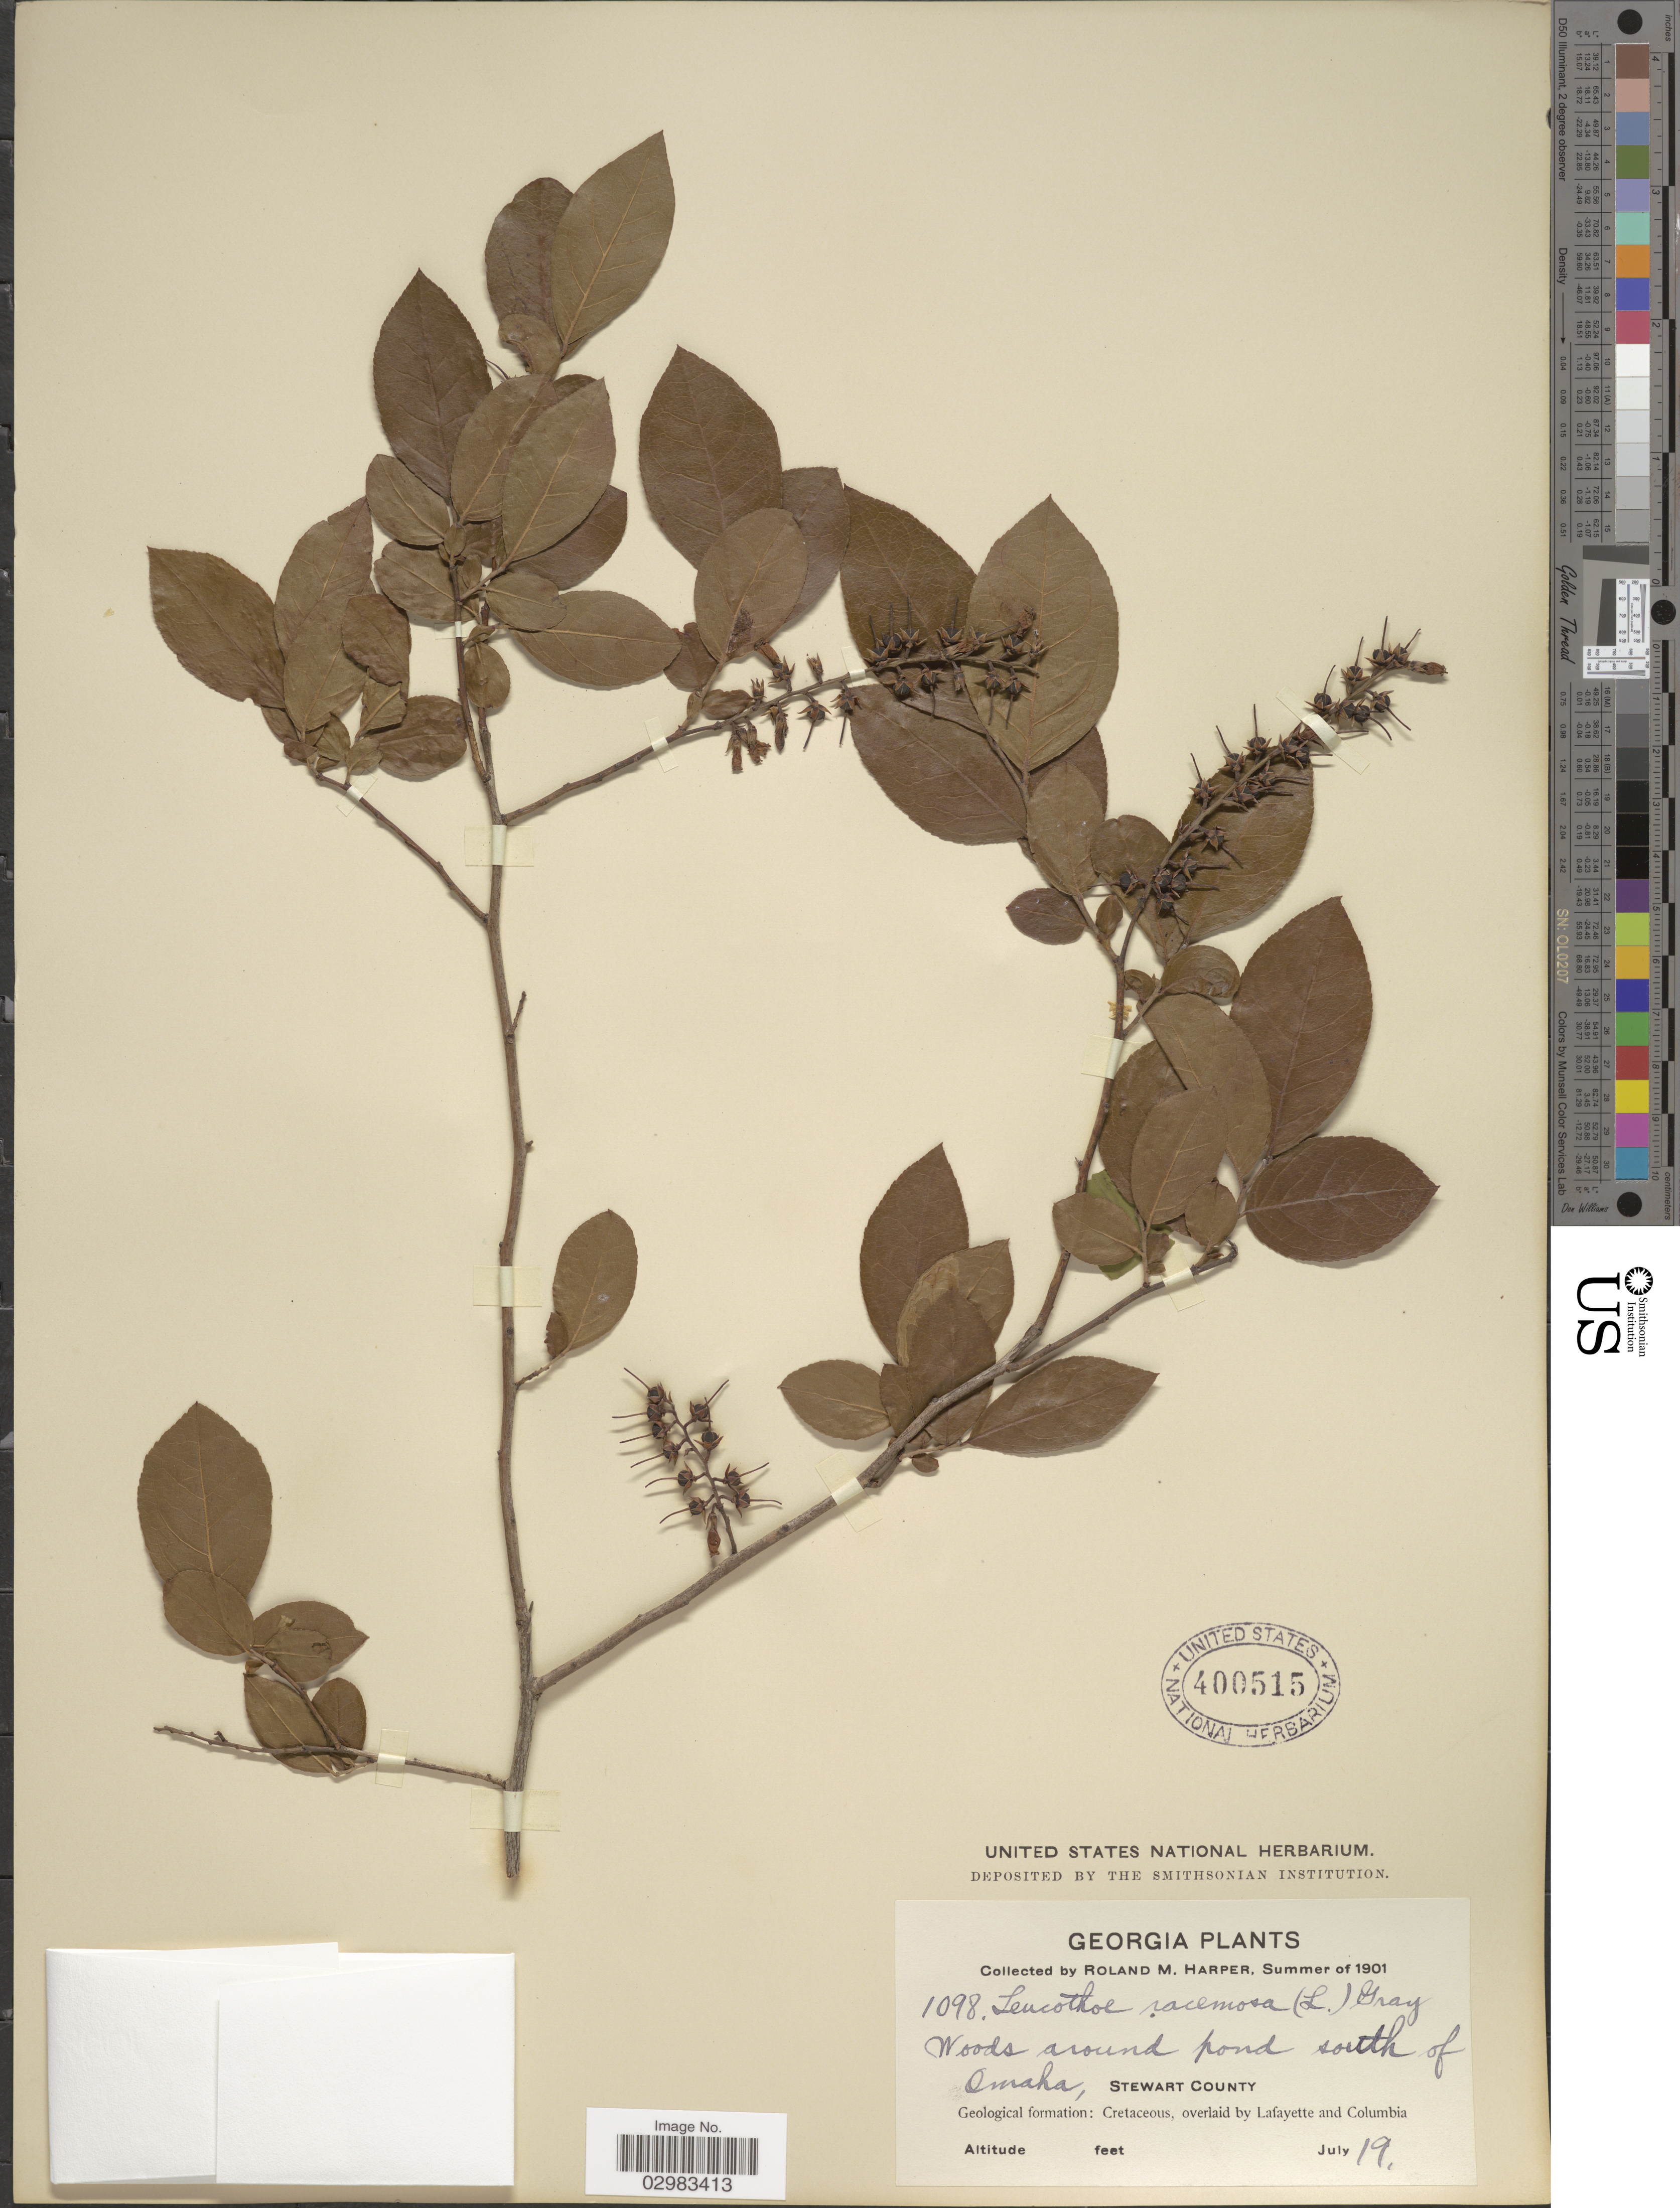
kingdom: Plantae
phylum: Tracheophyta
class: Magnoliopsida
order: Ericales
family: Ericaceae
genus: Leucothoe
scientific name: Leucothoë racemosa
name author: (L.) A. Gray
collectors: R. M. Harper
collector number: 1098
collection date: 1901-07-19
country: United States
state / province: Georgia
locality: Woods around pond south of Omaha, Stewart County. Geological formation: Cretaceous, overlaid by Lafayette and Columbia.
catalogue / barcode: US 400515